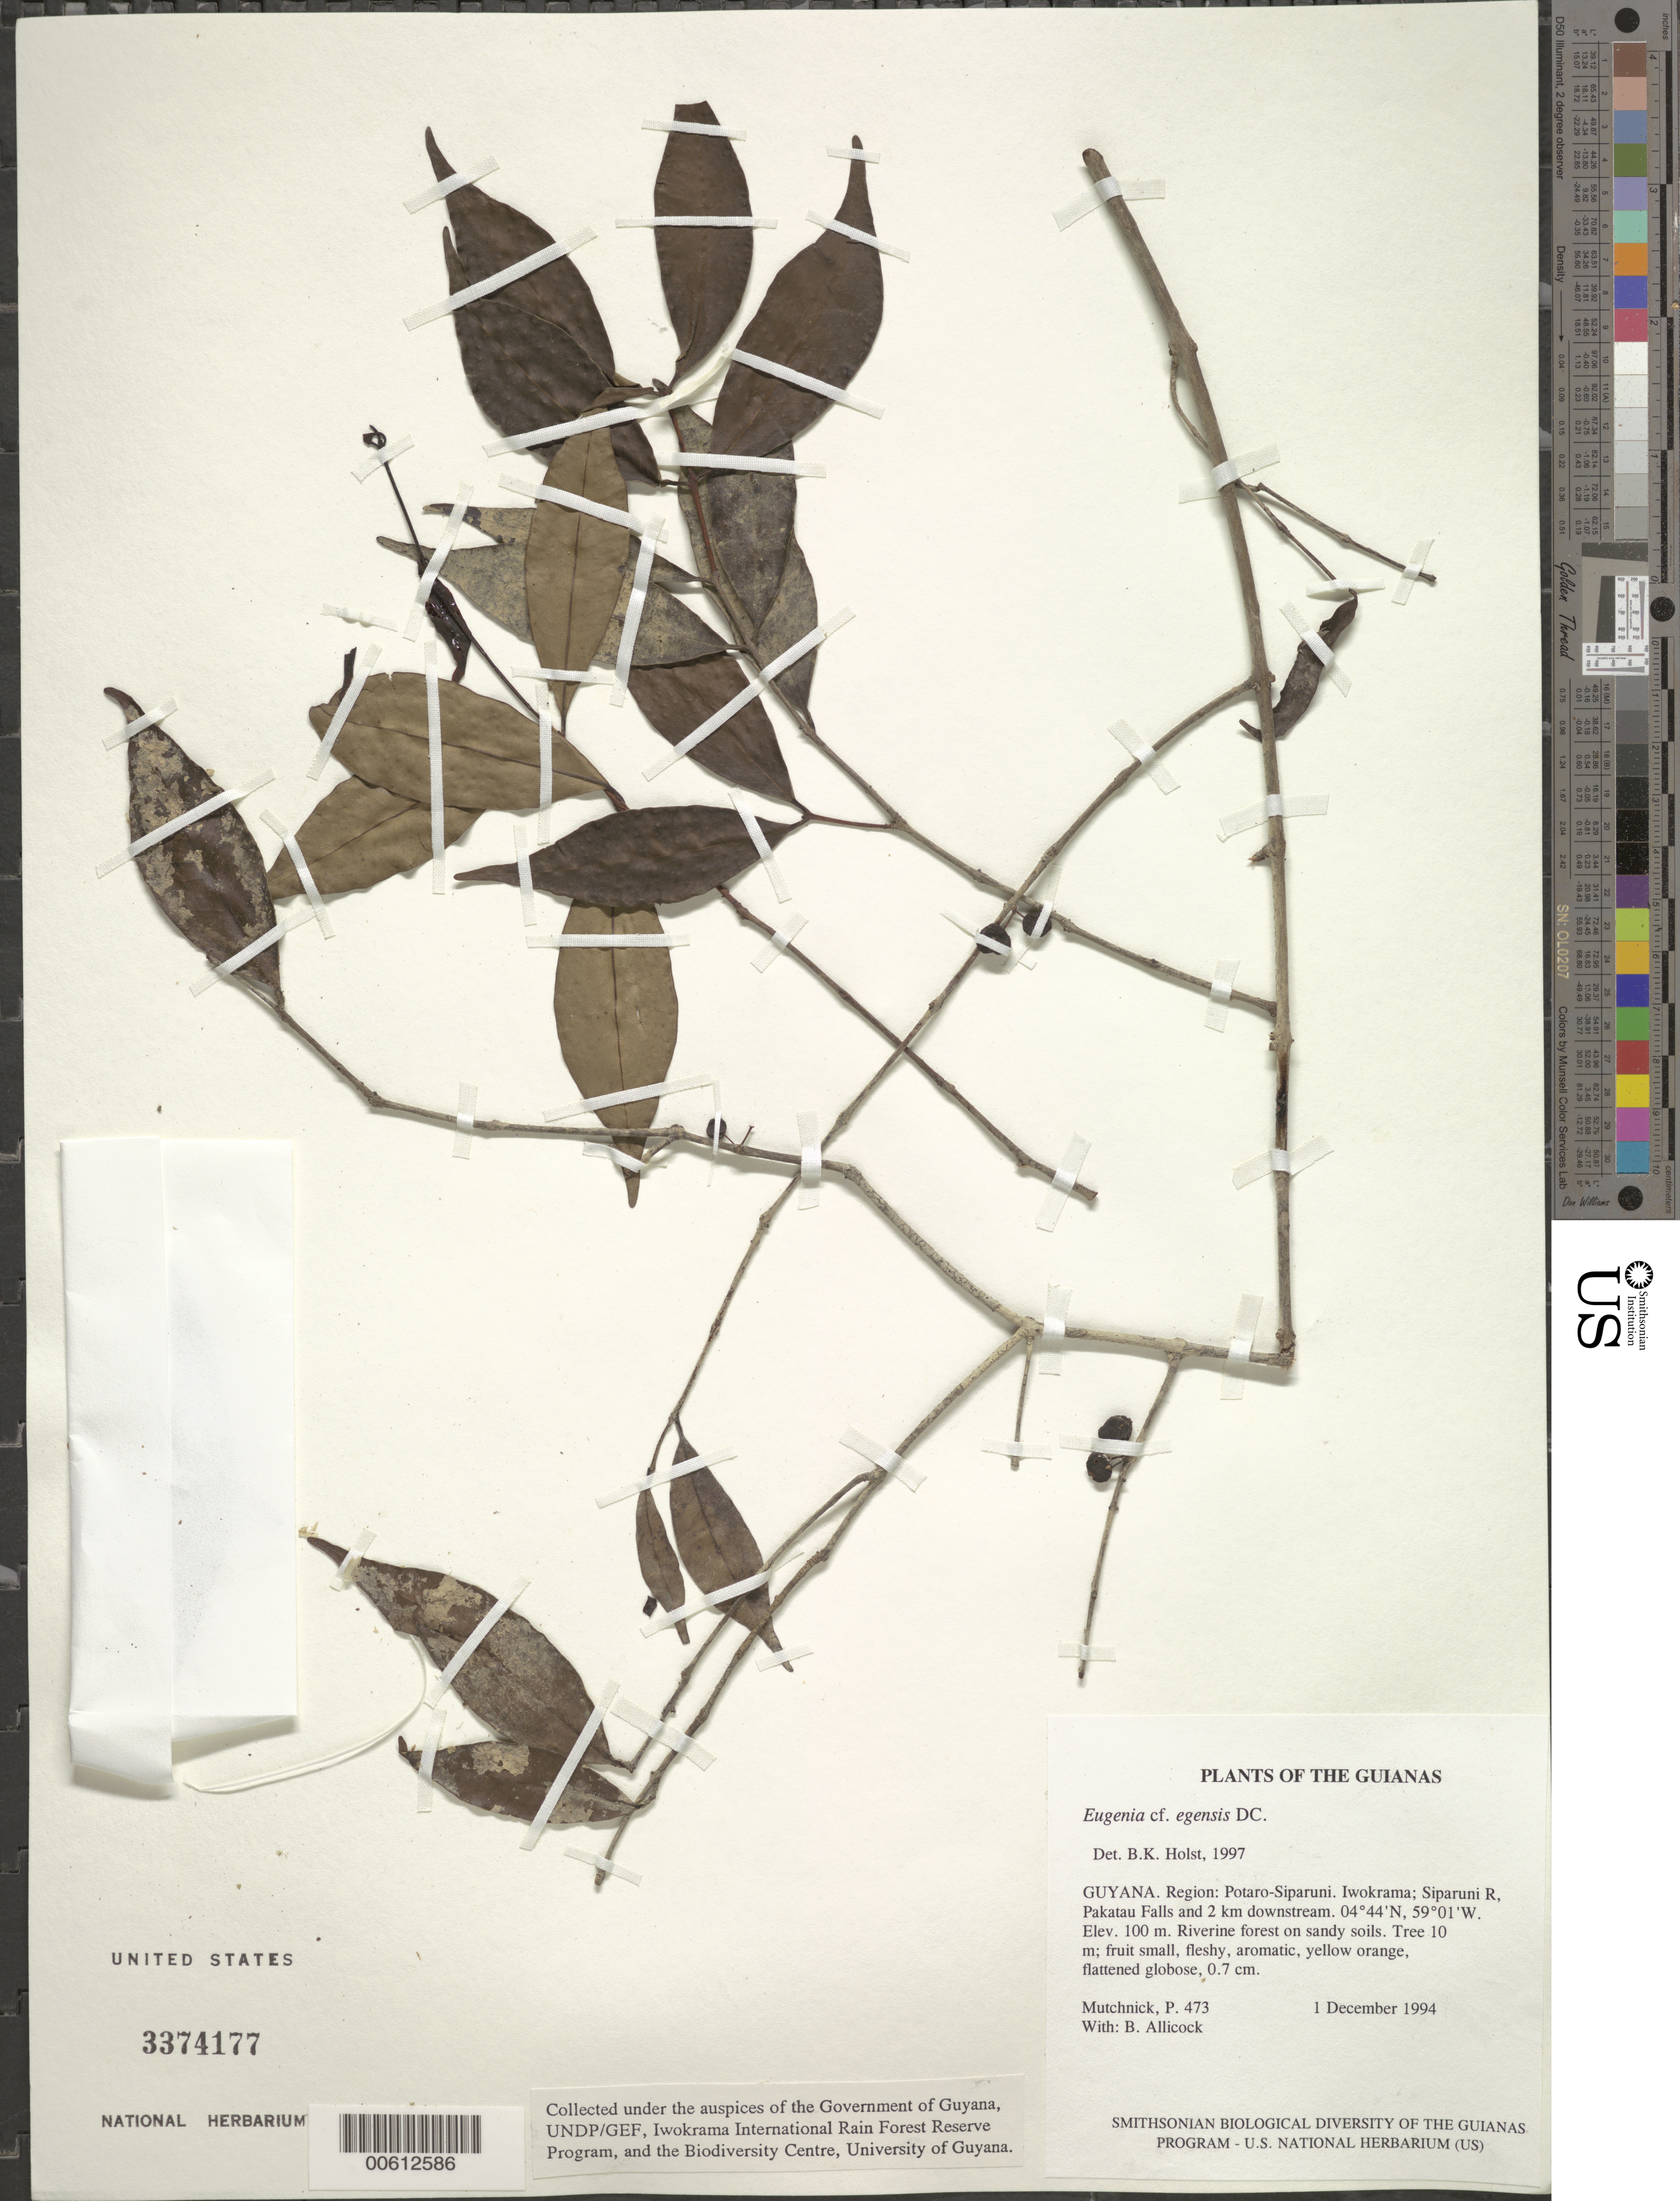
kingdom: Plantae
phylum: Tracheophyta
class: Magnoliopsida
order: Myrtales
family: Myrtaceae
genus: Eugenia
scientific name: Eugenia egensis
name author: DC.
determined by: Holst, Bruce K.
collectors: P. Mutchnick & B. Allicock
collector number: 473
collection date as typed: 1 December 1994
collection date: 1994-12-01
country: Guyana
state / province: Potaro-Siparuni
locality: Iwokrama; Siparuni R, Pakatau Falls and 2 km downstream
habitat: Riverine forest on sandy soils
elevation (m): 100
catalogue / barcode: US 3374177